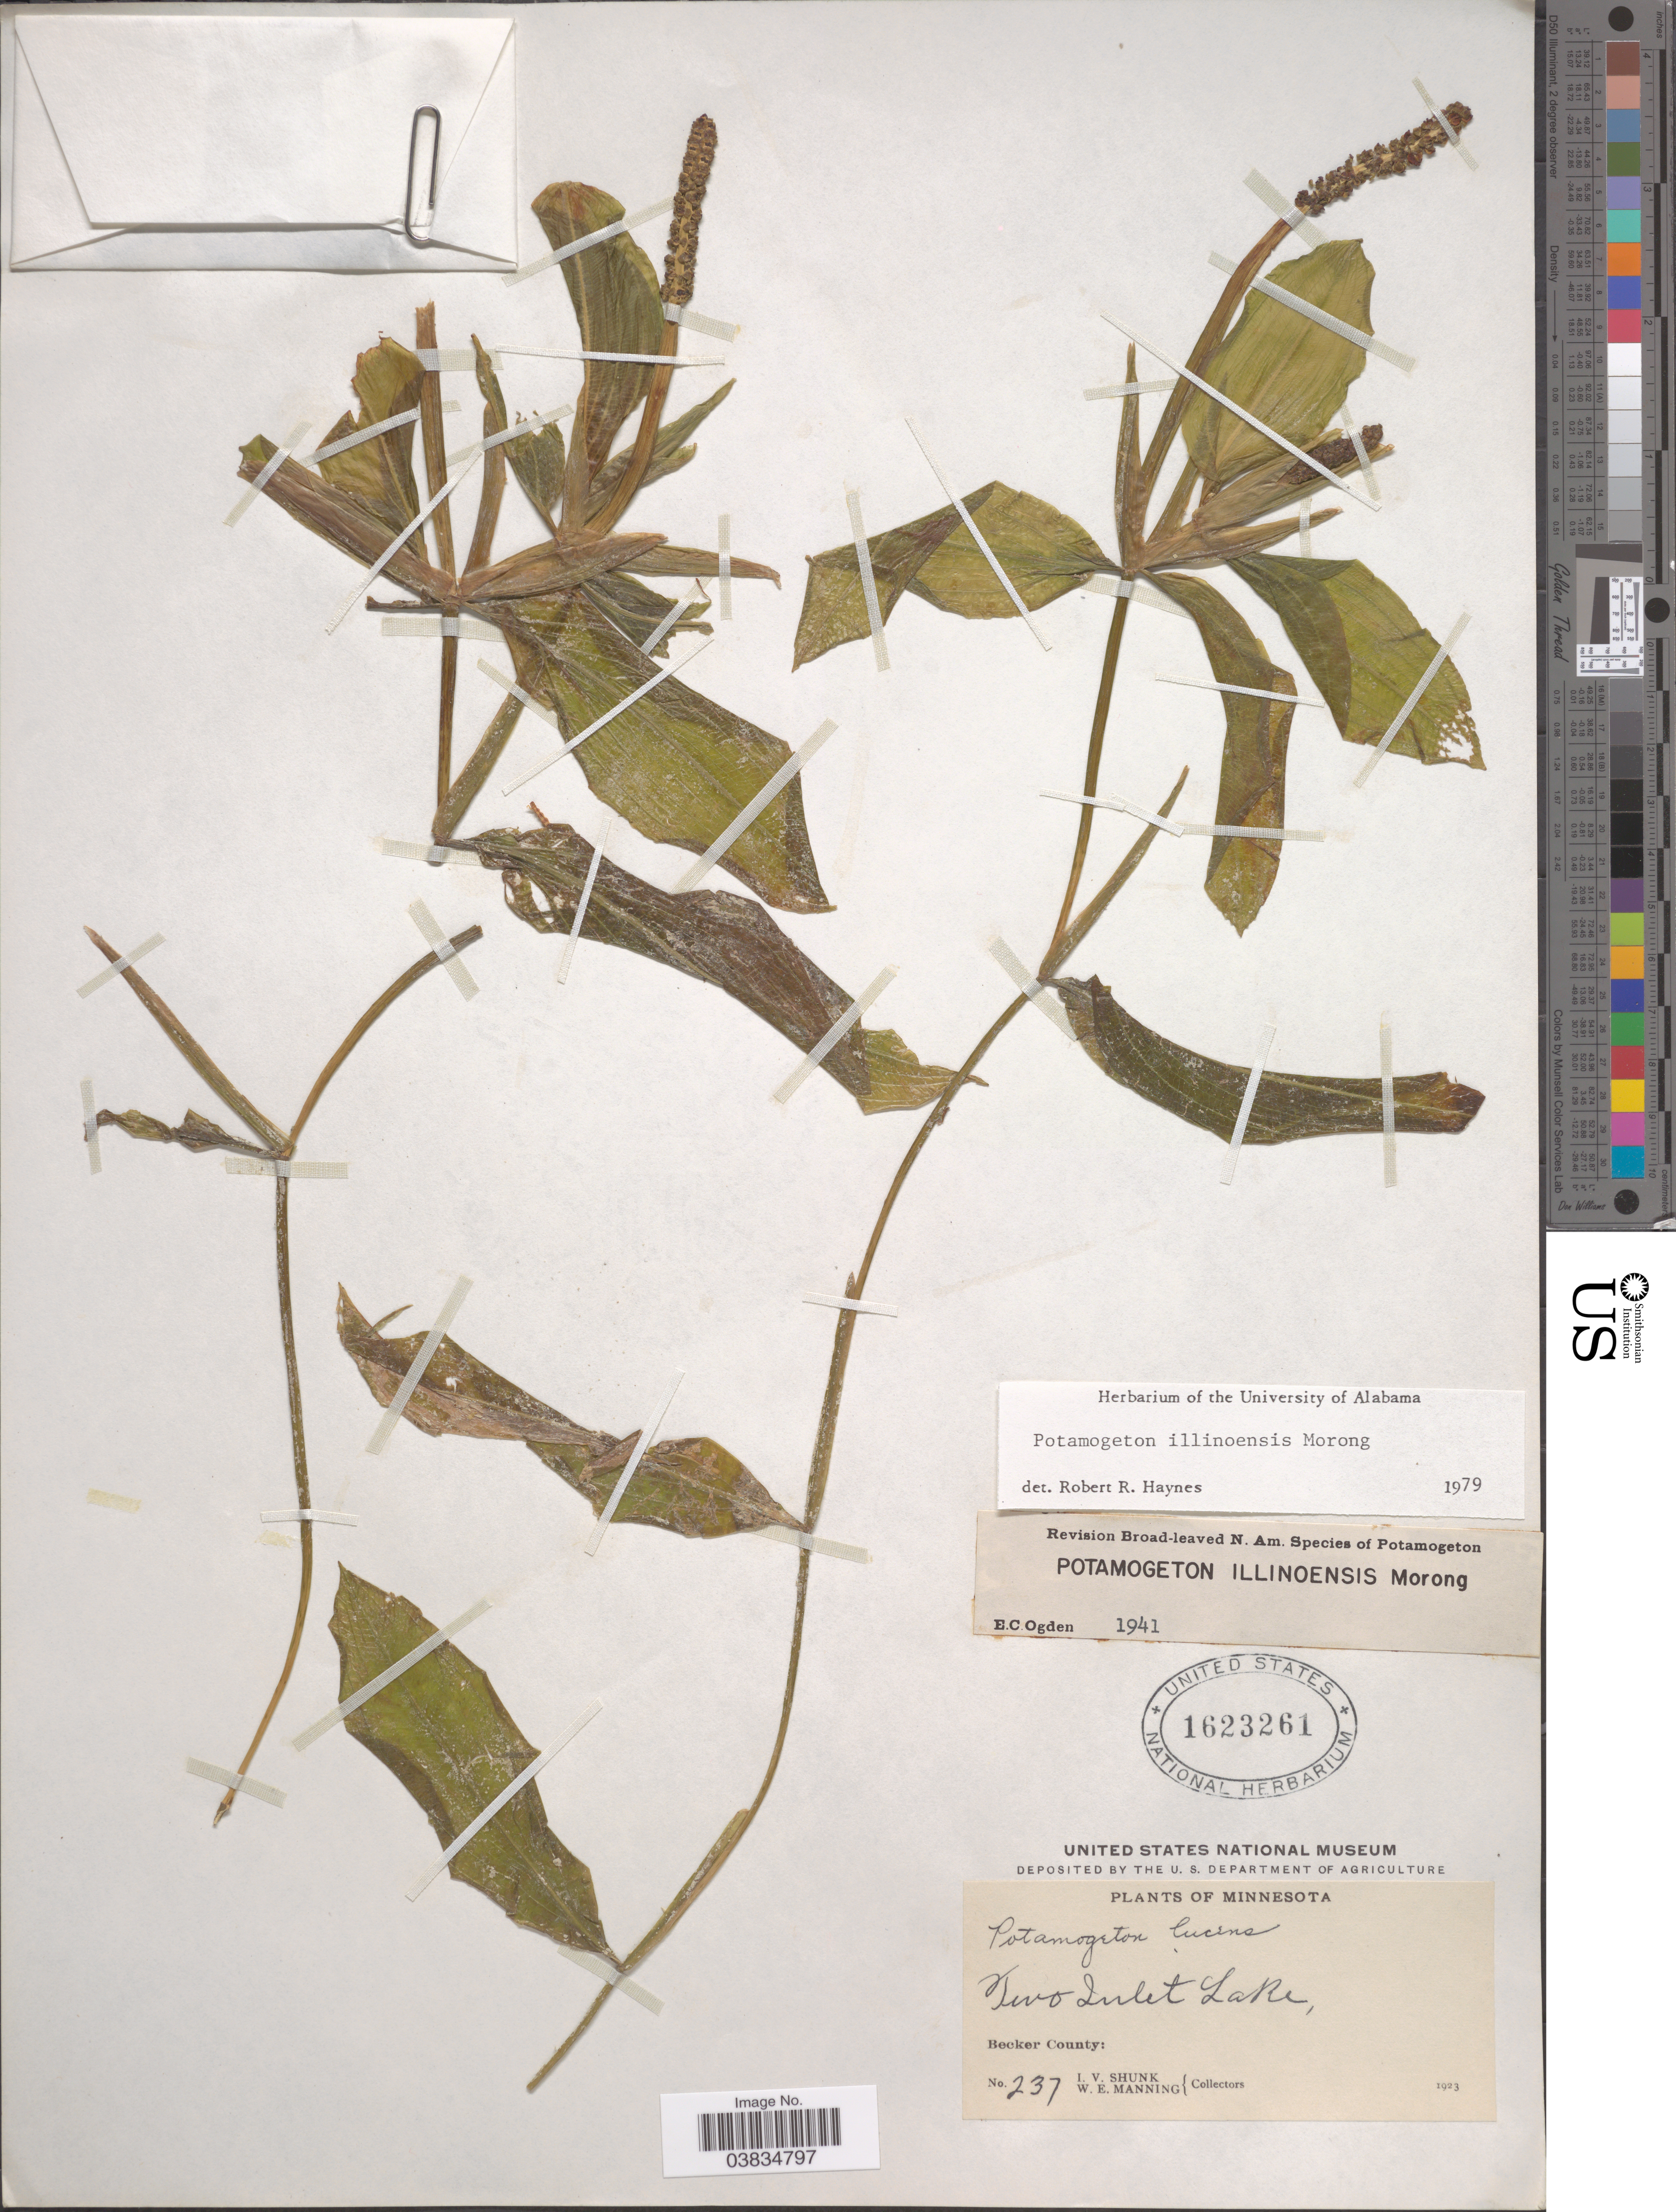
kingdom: Plantae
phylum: Tracheophyta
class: Liliopsida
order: Alismatales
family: Potamogetonaceae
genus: Potamogeton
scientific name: Potamogeton illinoensis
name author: Morong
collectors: I. Shunk & W. Manning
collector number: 237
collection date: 1923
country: United States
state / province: Minnesota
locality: Two Inlet Lake, Becker County.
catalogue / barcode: US 1623261